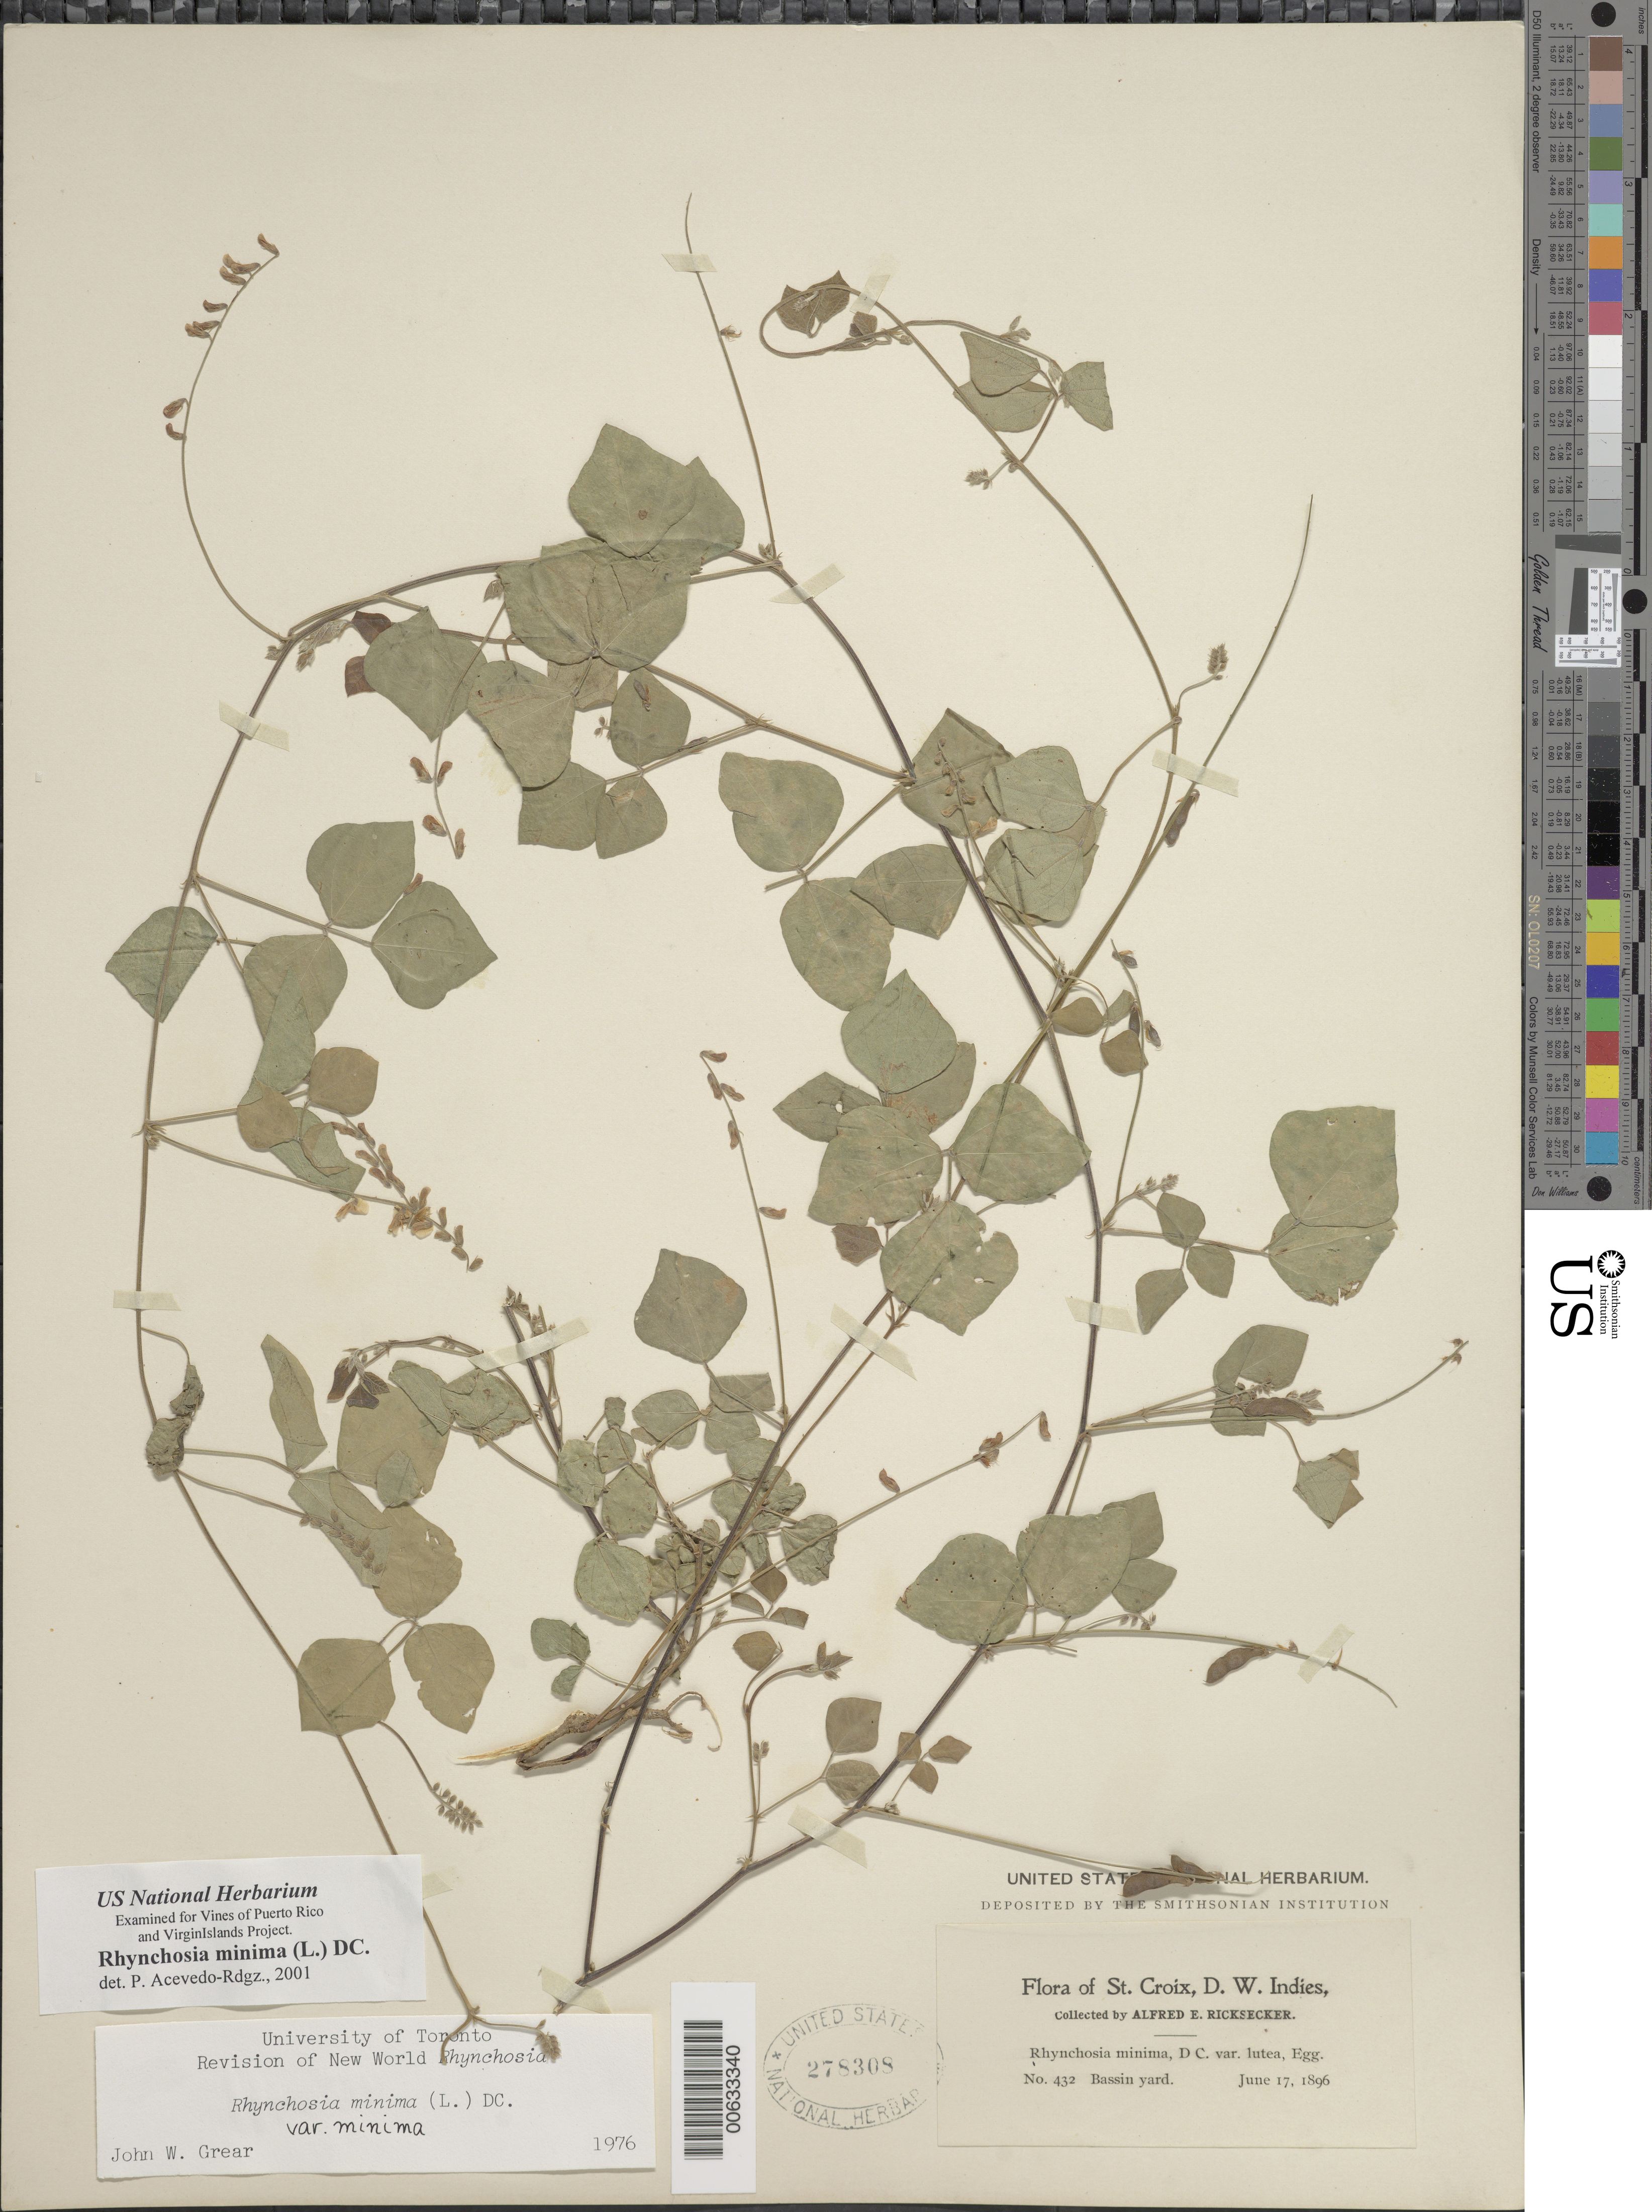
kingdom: Plantae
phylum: Tracheophyta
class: Magnoliopsida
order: Fabales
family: Fabaceae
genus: Rhynchosia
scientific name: Rhynchosia minima var. minima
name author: (L.) DC.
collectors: A. E. Ricksecker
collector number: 432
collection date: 1896-06-17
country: U.S. Virgin Islands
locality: St. Croix, D.W. Indies, Bassin yard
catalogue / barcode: US 278308